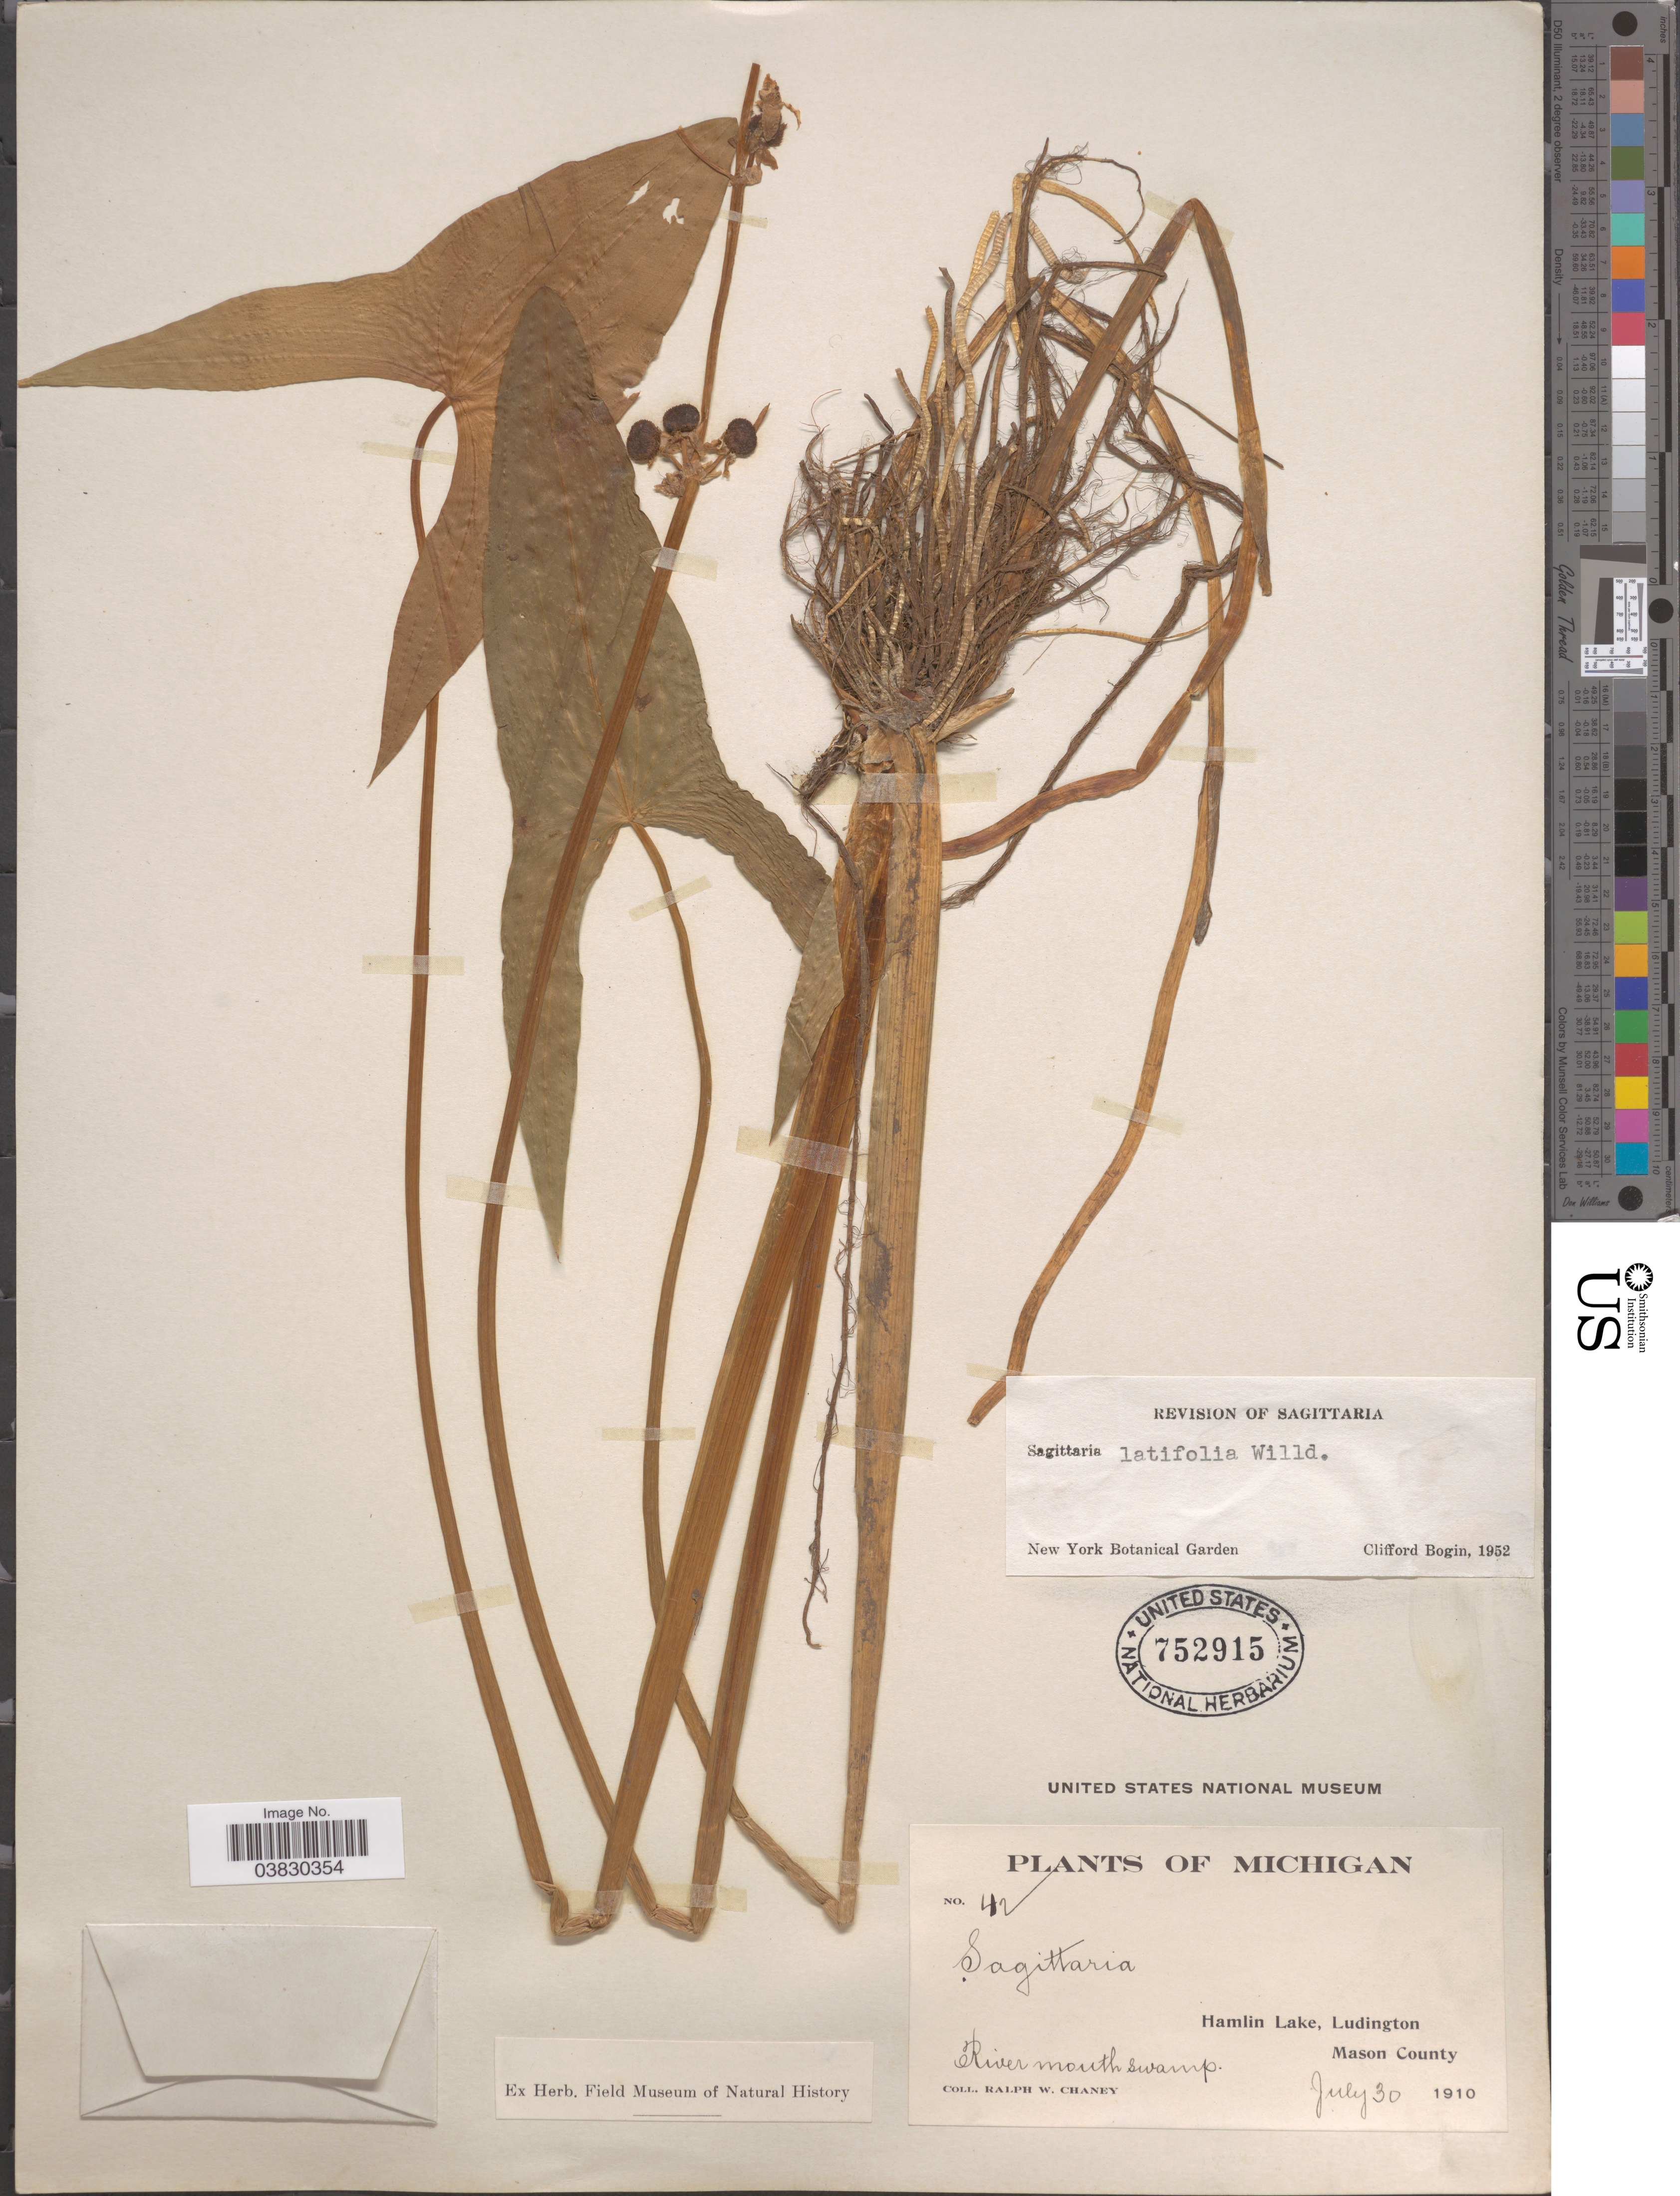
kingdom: Plantae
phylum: Tracheophyta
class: Liliopsida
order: Alismatales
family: Alismataceae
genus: Sagittaria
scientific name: Sagittaria latifolia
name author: Willd.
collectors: R. Chaney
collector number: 42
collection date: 1910-07-30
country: United States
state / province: Michigan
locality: Hamlin Lake, Ludington. Mason County. River mouth swamp.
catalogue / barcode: US 752915